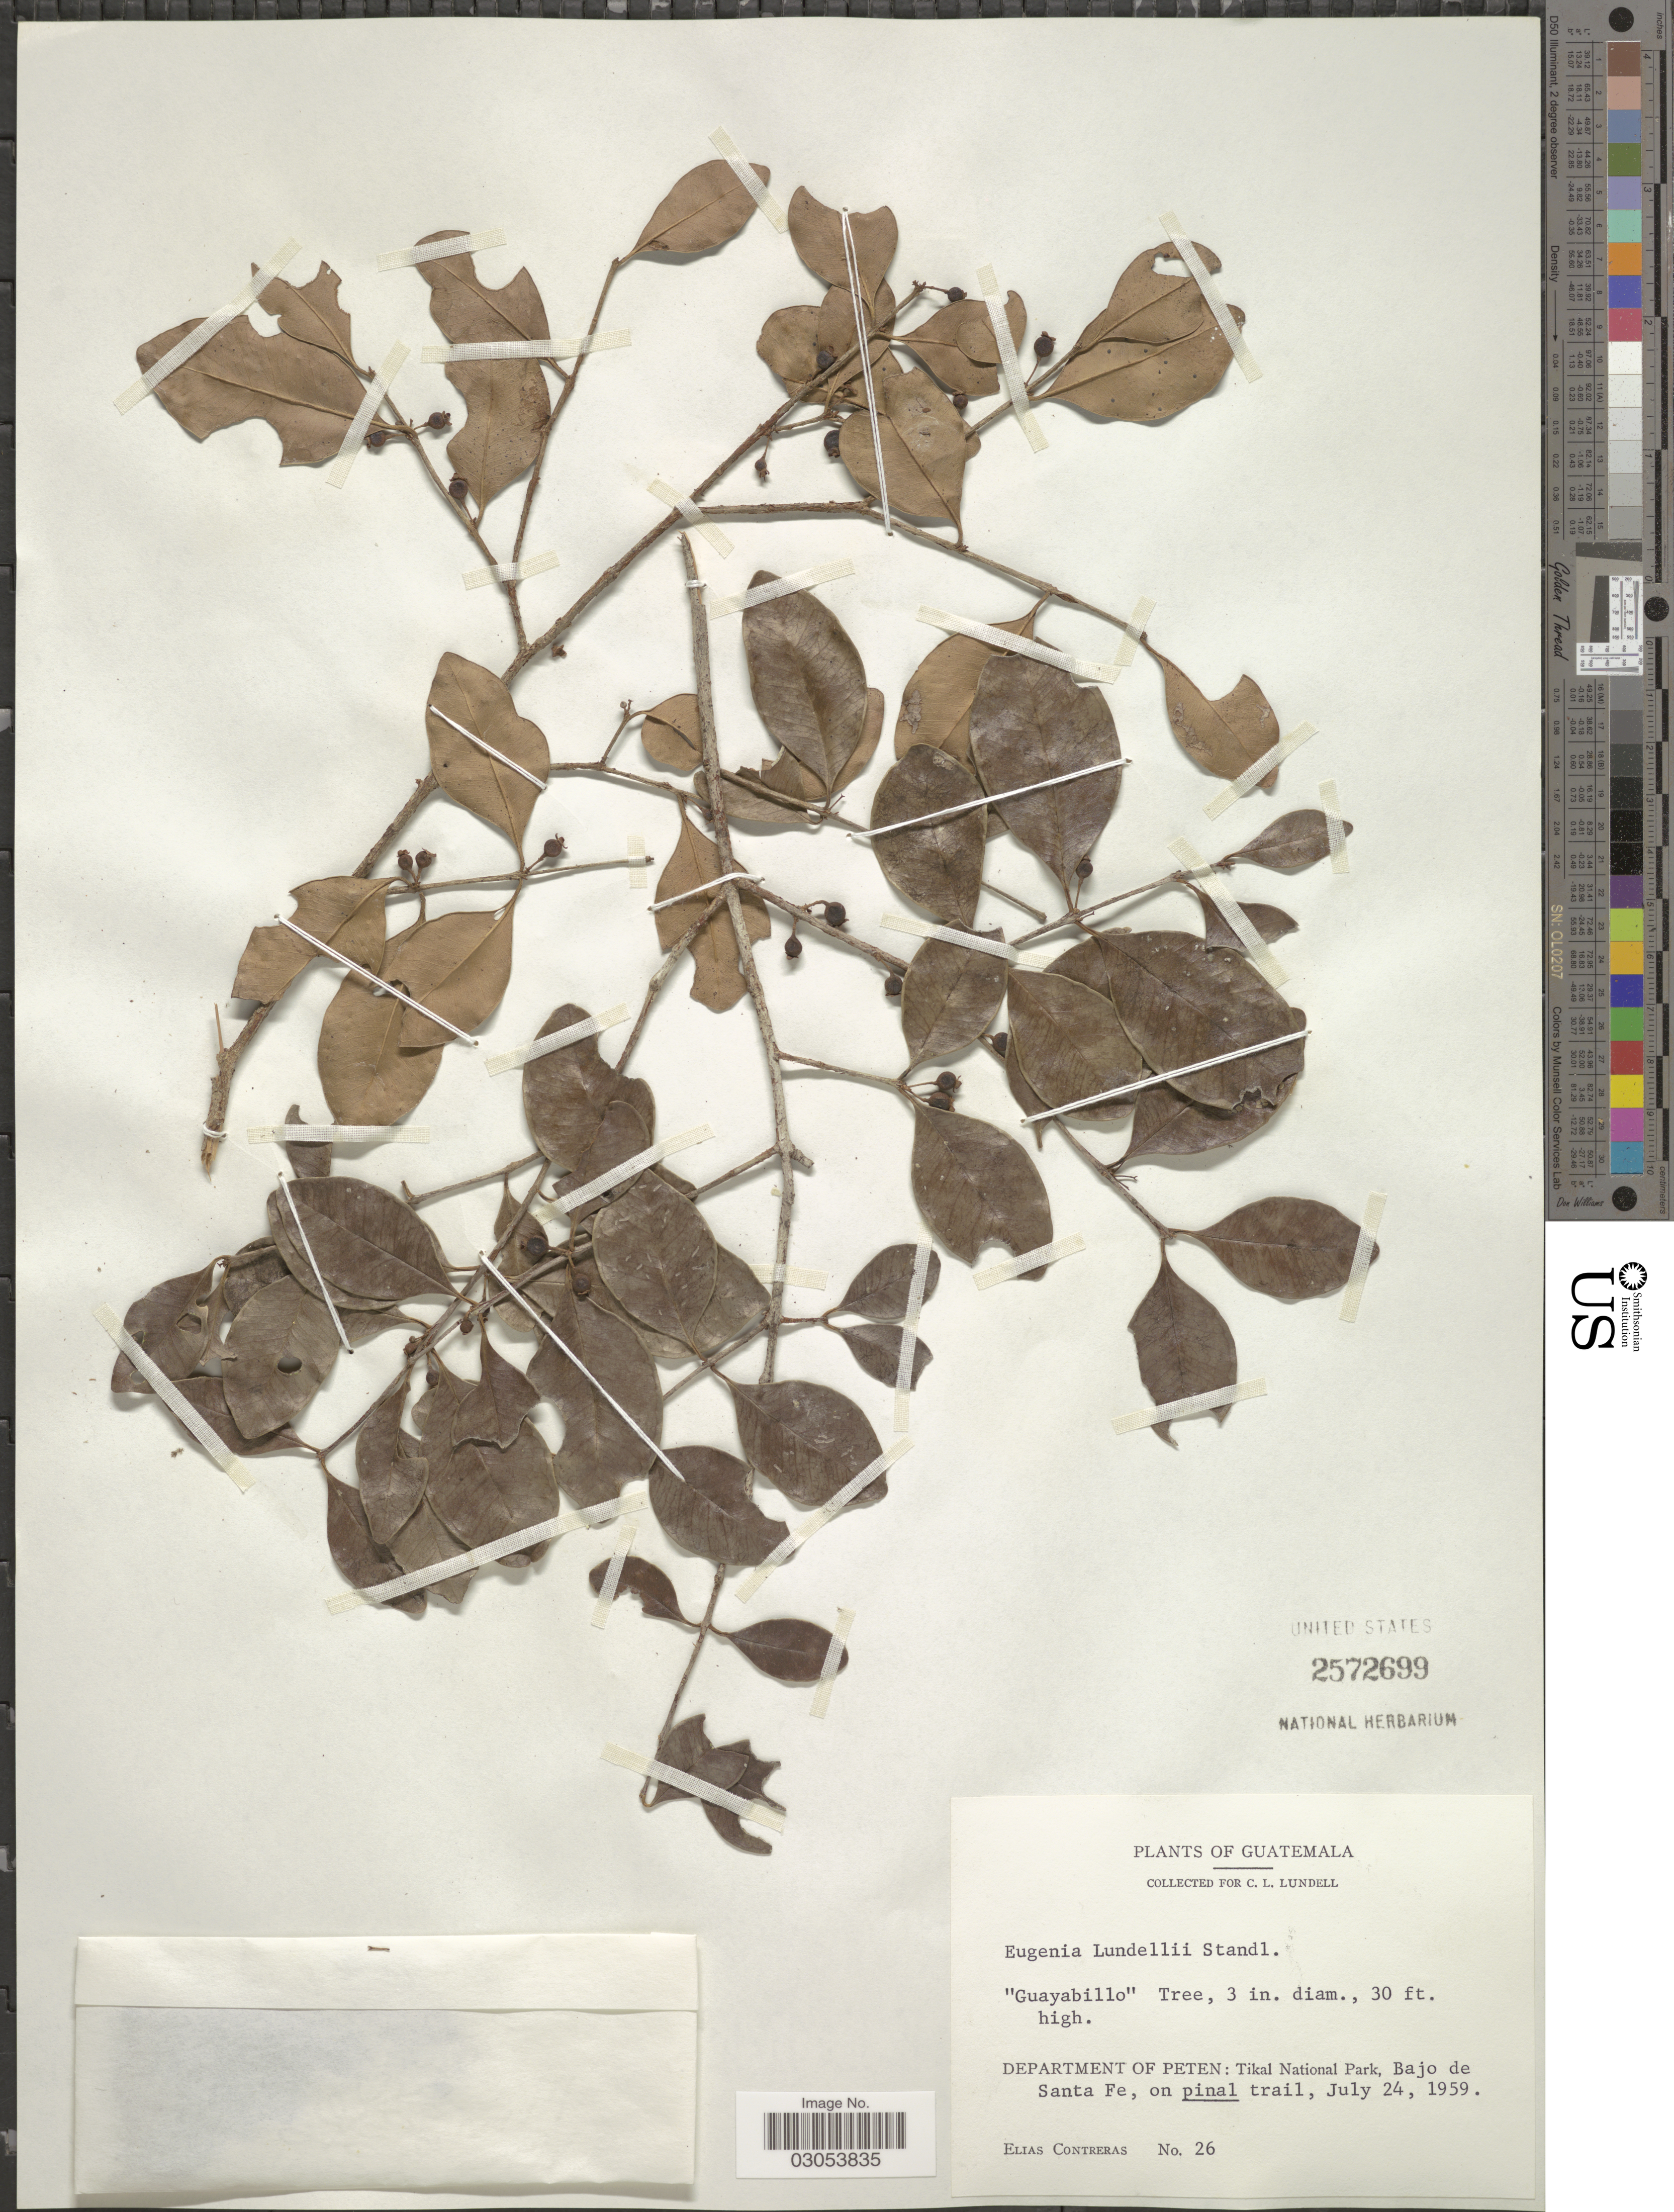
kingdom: Plantae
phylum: Tracheophyta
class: Magnoliopsida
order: Myrtales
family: Myrtaceae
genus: Eugenia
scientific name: Eugenia lundellii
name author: Standl.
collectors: E. Contreras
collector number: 26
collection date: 1959-07-24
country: Guatemala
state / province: El Petén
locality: Department of Peten: Tikal National Park, Bajo de Santa Fe, on pinal trail.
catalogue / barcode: US 2572699